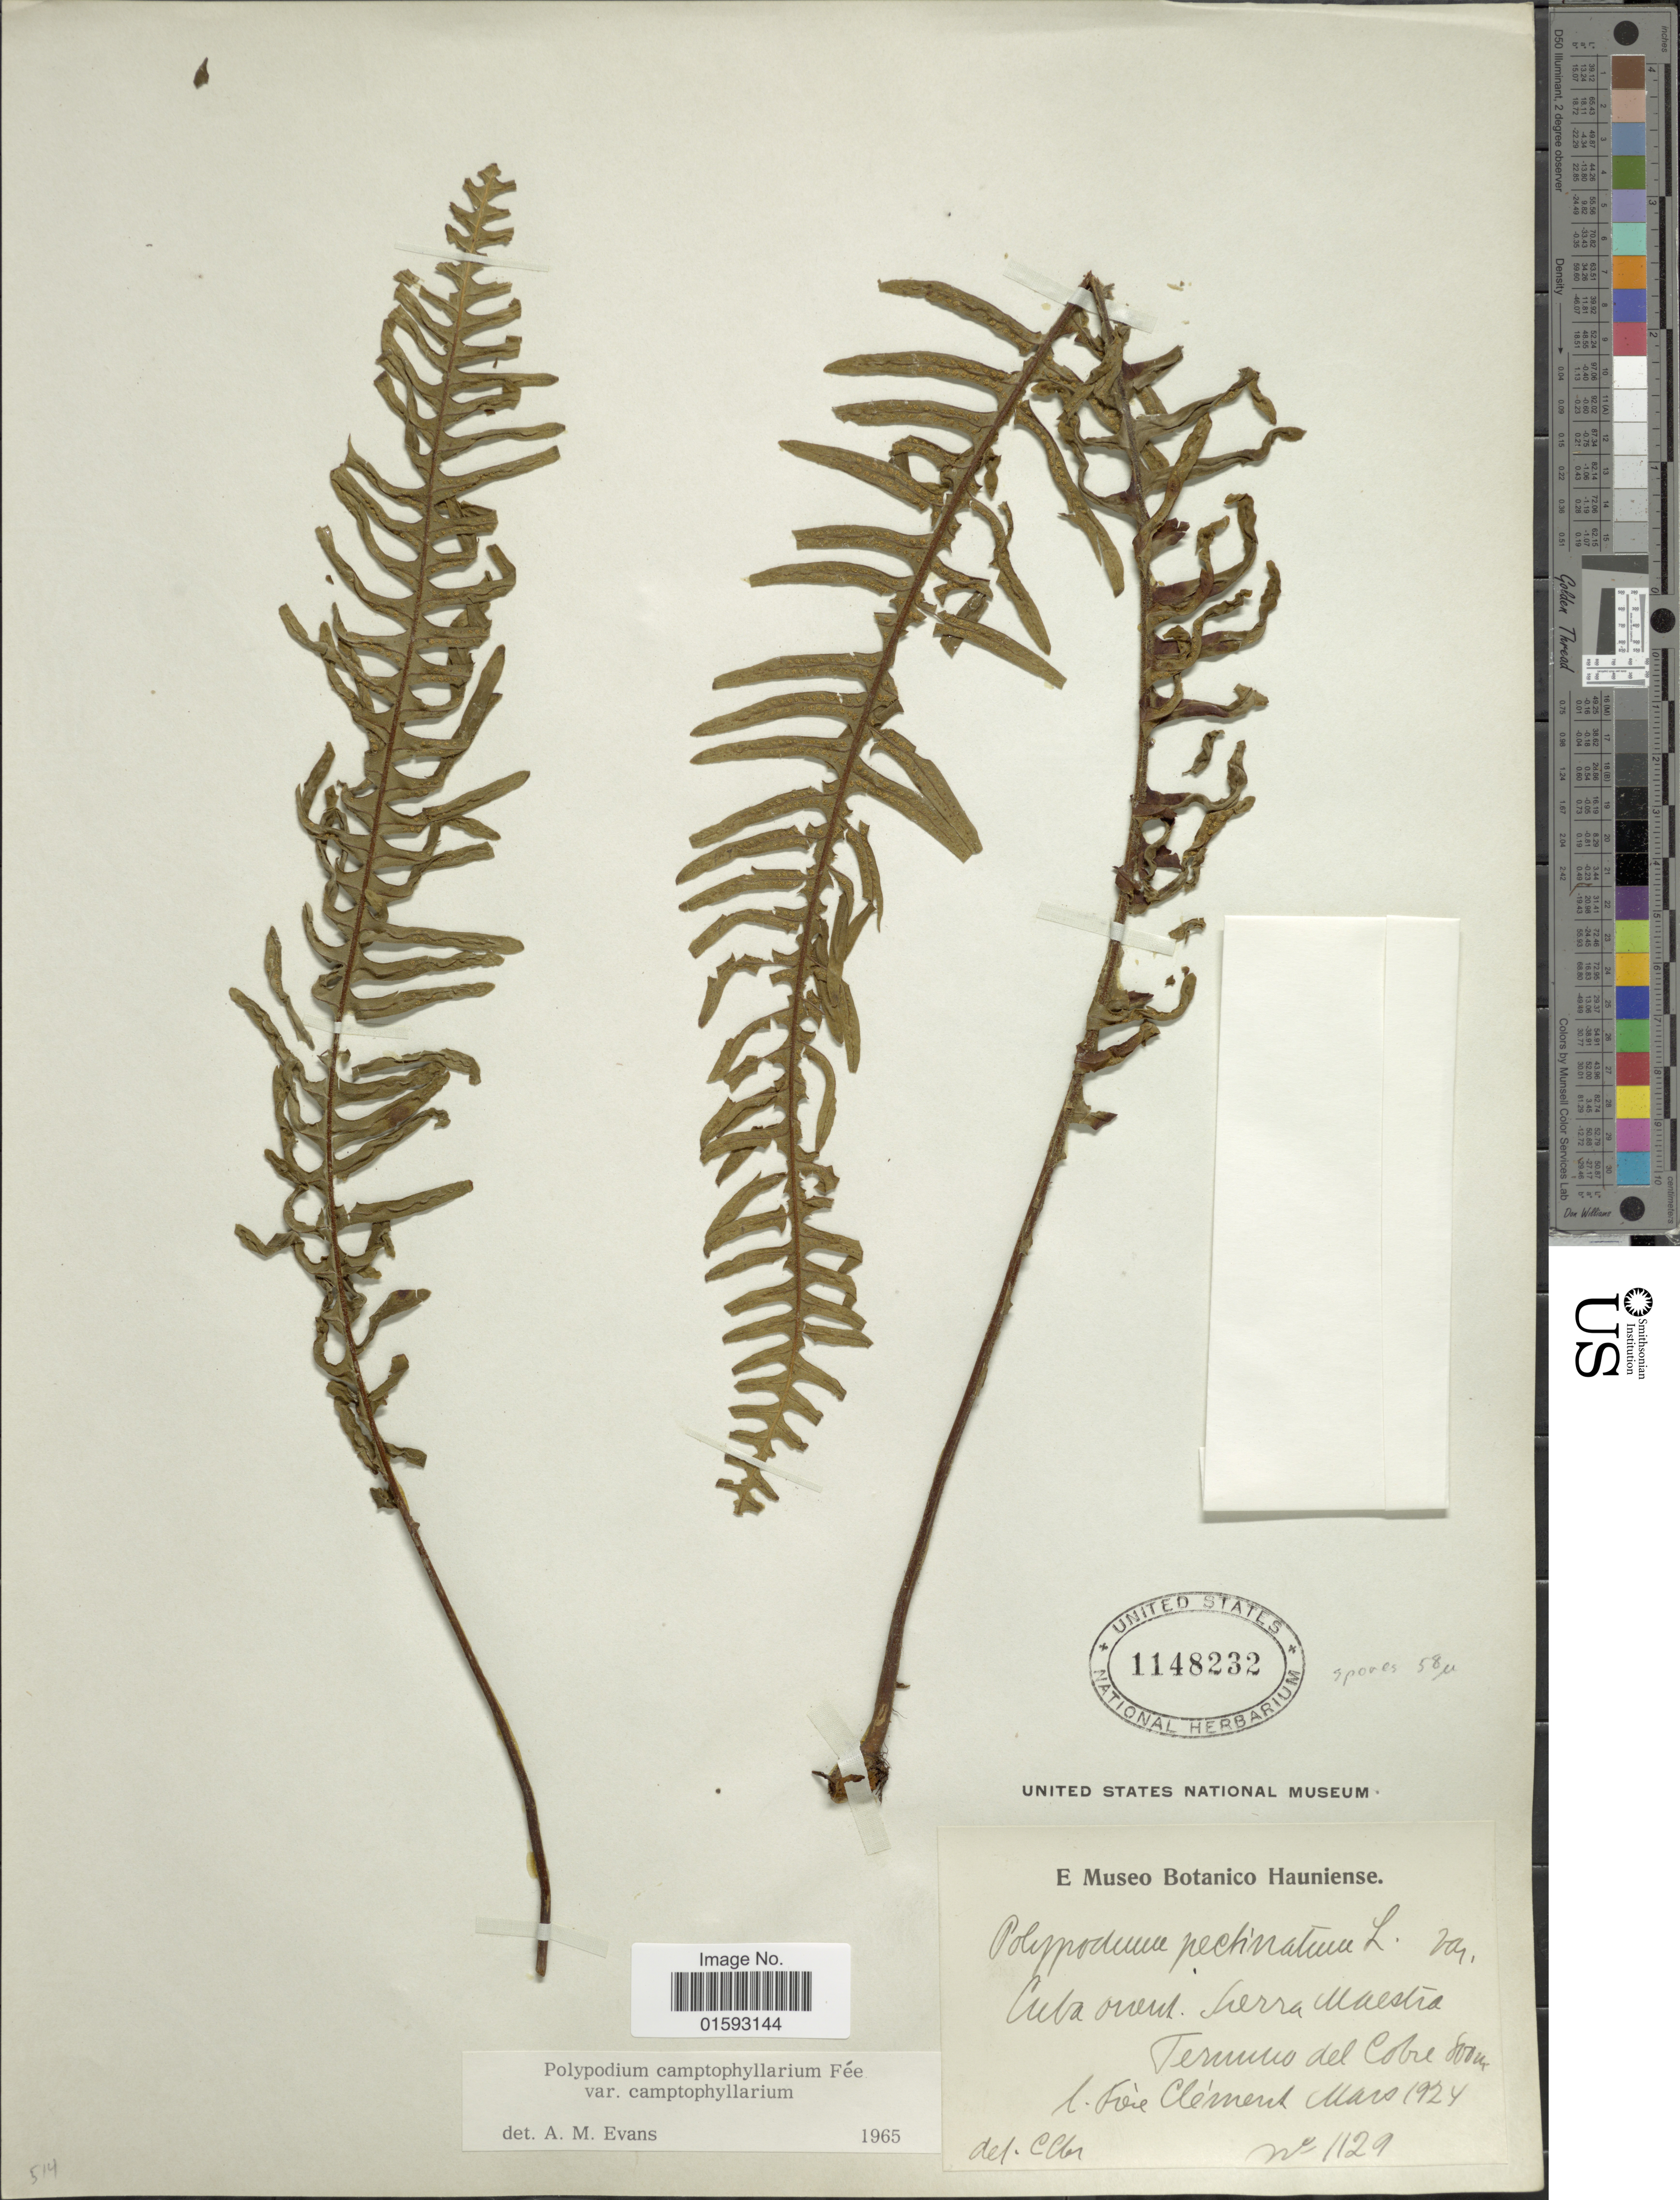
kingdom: Plantae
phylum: Tracheophyta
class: Polypodiopsida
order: Polypodiales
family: Polypodiaceae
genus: Pecluma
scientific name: Pecluma camptophyllaria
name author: (Fée) M.G. Price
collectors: Bro. Clemente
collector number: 1129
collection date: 1924-03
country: Cuba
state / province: Oriente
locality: Sierra Maestra, Teruncio del Cobre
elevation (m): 800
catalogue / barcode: US 1148232